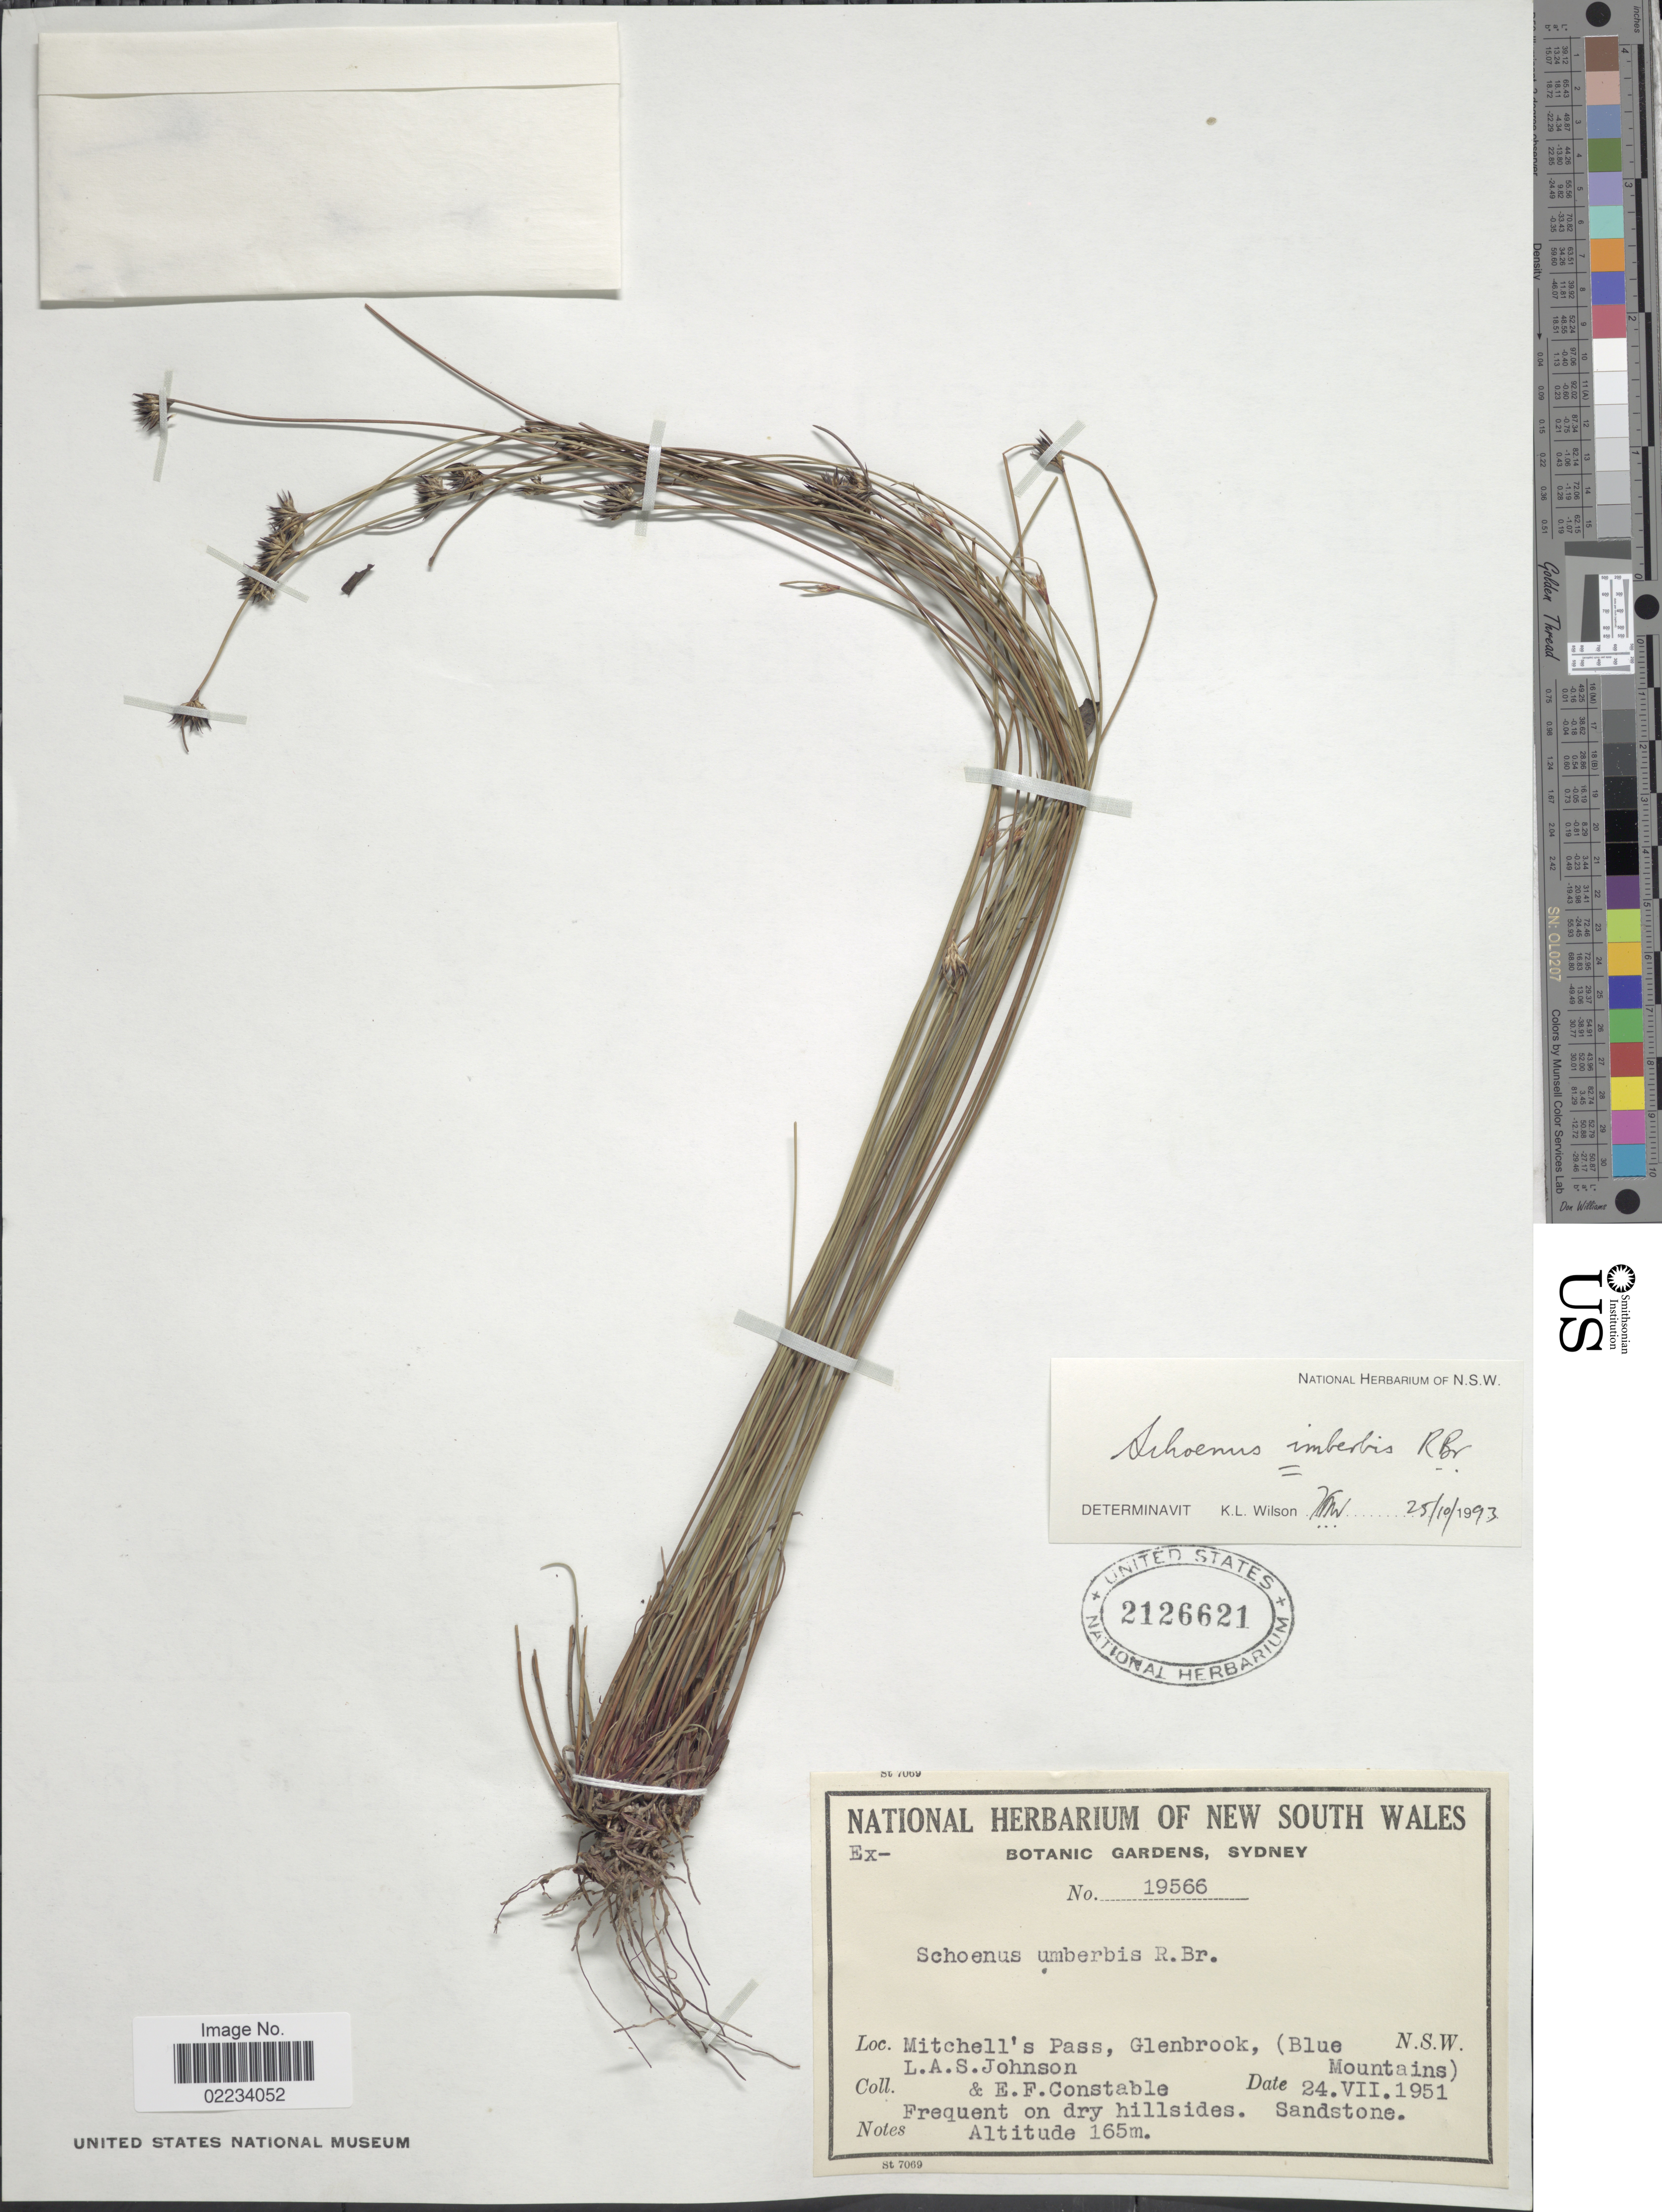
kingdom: Plantae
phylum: Tracheophyta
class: Liliopsida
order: Poales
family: Cyperaceae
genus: Schoenus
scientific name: Schoenus imberbis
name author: R. Br.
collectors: L. A. S. Johnson & E. F. Constable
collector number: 19566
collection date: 1951-07-24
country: Australia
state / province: New South Wales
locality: Mitchell's Pass, Glenbrook, (Blue Mountains)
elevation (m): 165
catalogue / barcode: US 2126621